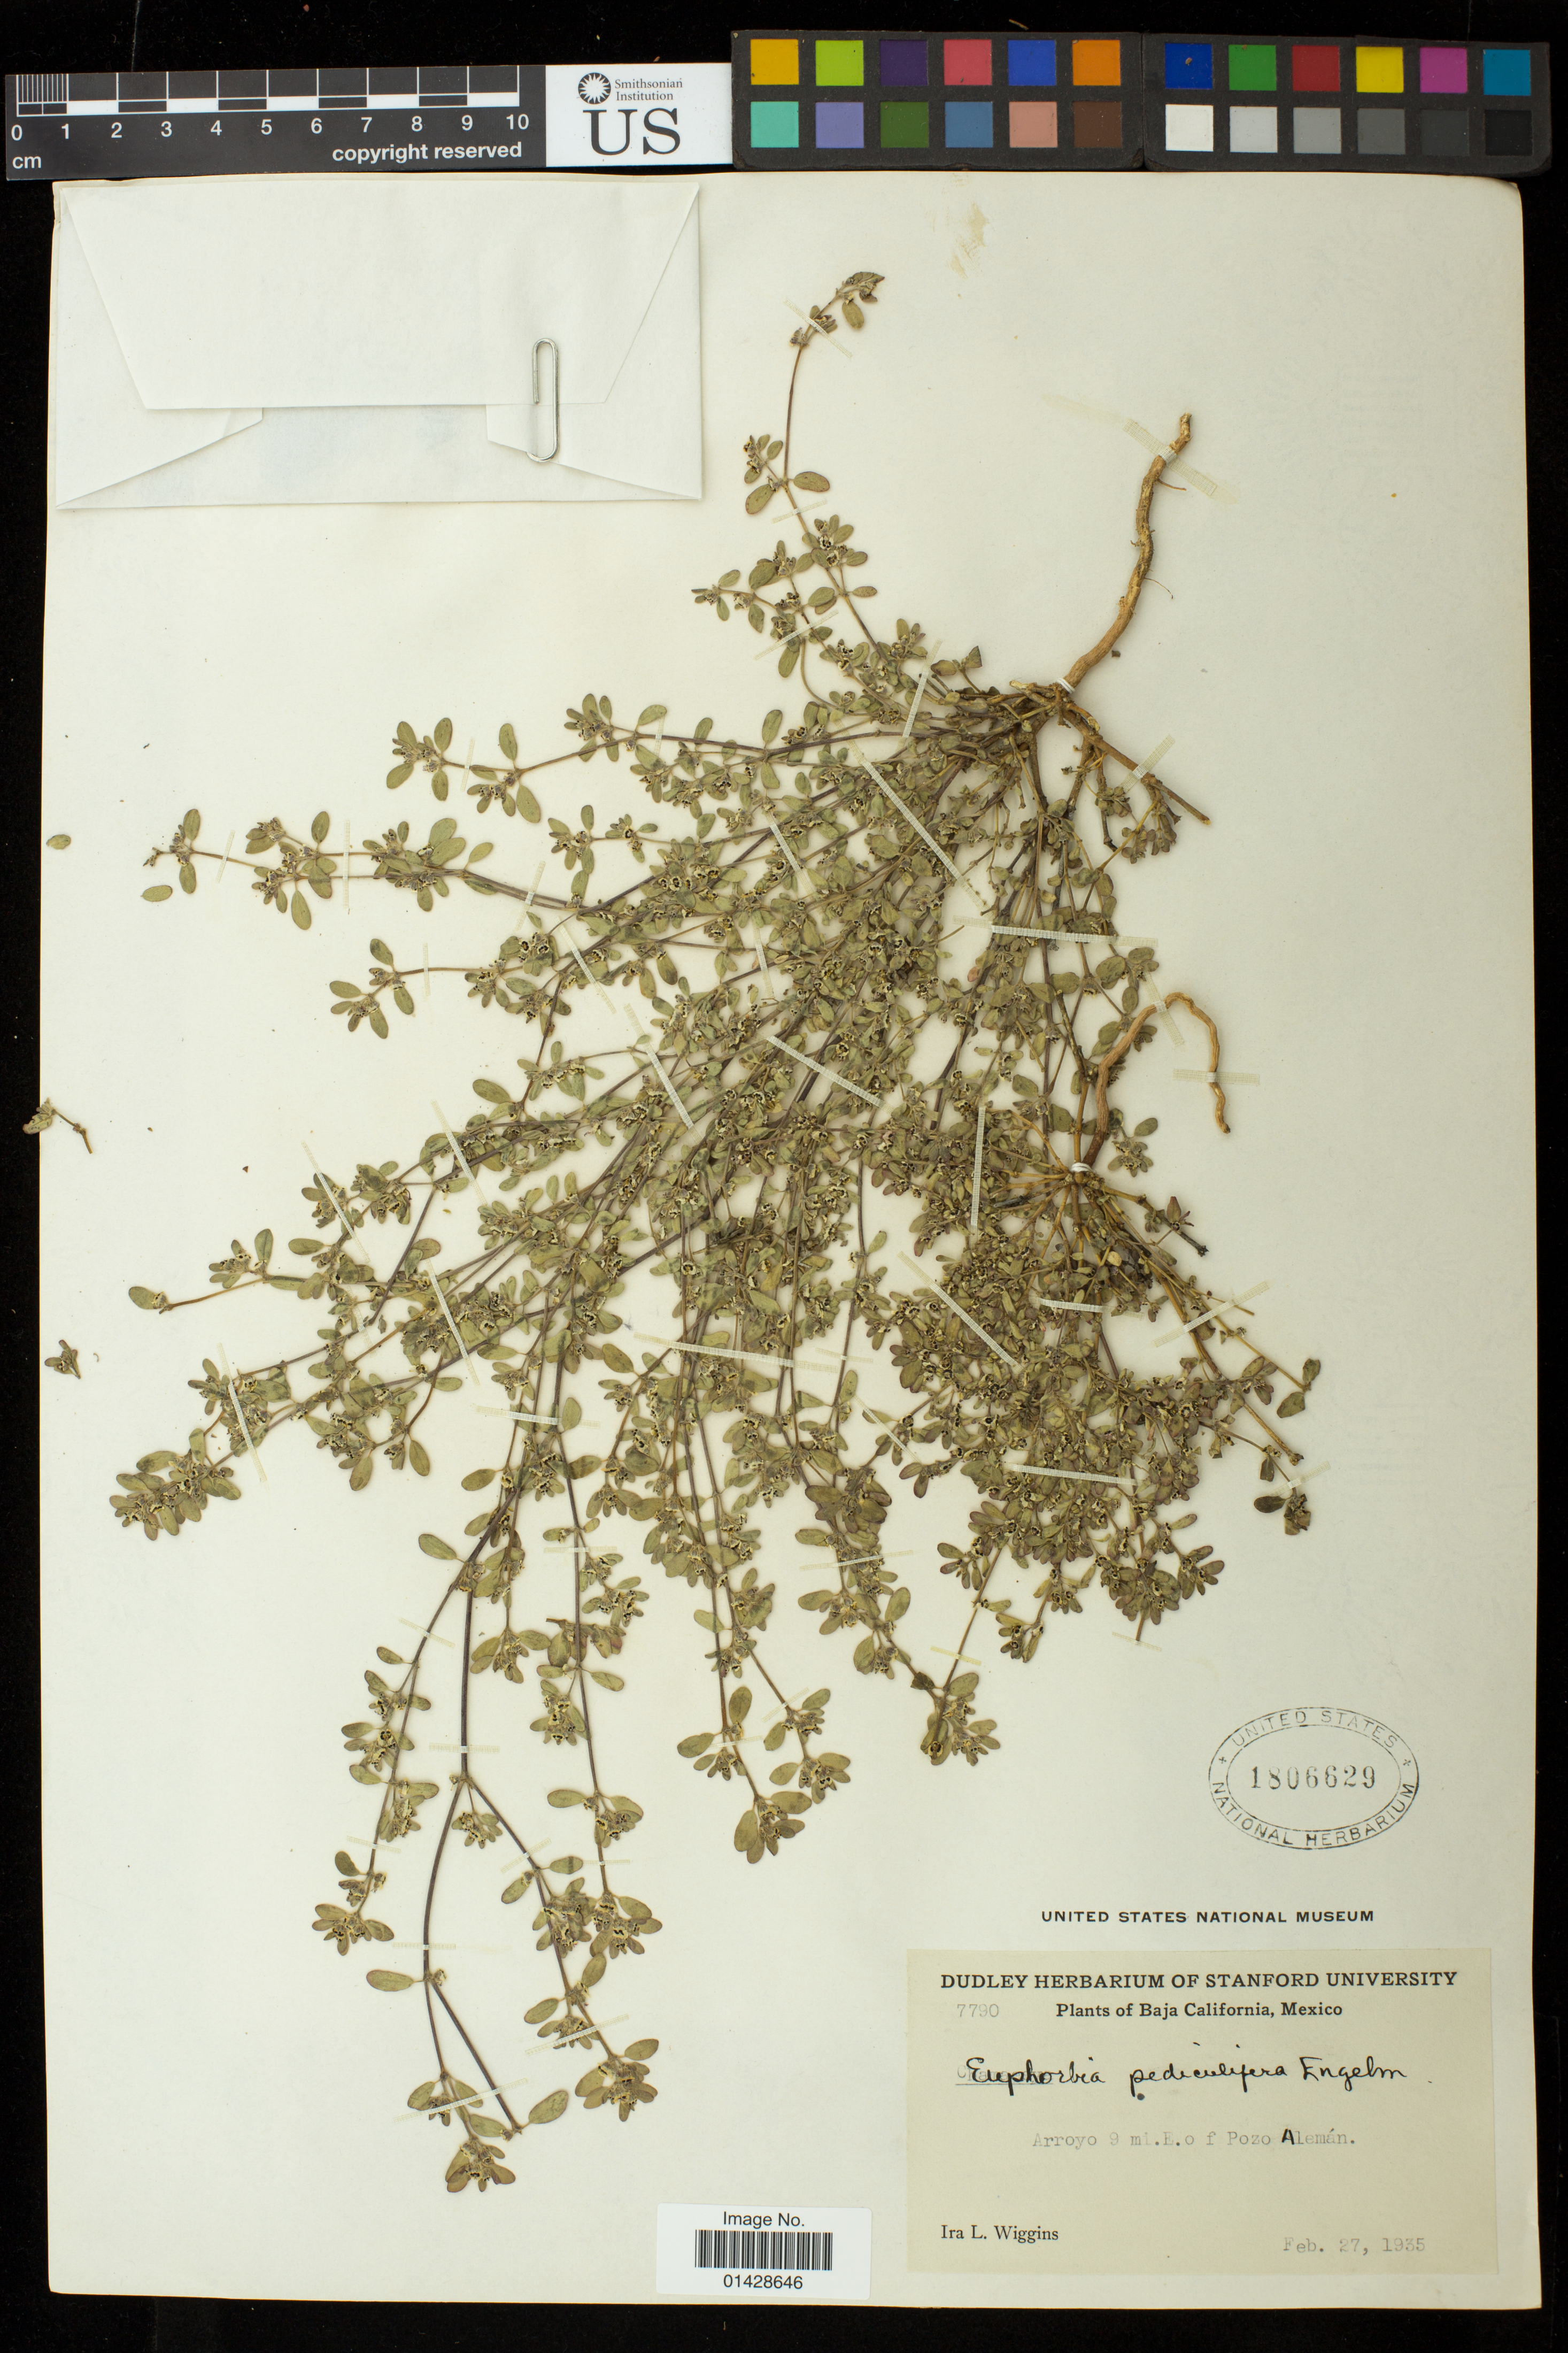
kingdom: Plantae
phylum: Tracheophyta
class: Magnoliopsida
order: Malpighiales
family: Euphorbiaceae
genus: Euphorbia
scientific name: Euphorbia pediculifera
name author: Engelm.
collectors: I. L. Wiggins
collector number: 7790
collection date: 1935-02-27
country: Mexico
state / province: Baja California Norte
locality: Arroyo 9 mi. E. of Pozo Aleman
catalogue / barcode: US 1806629